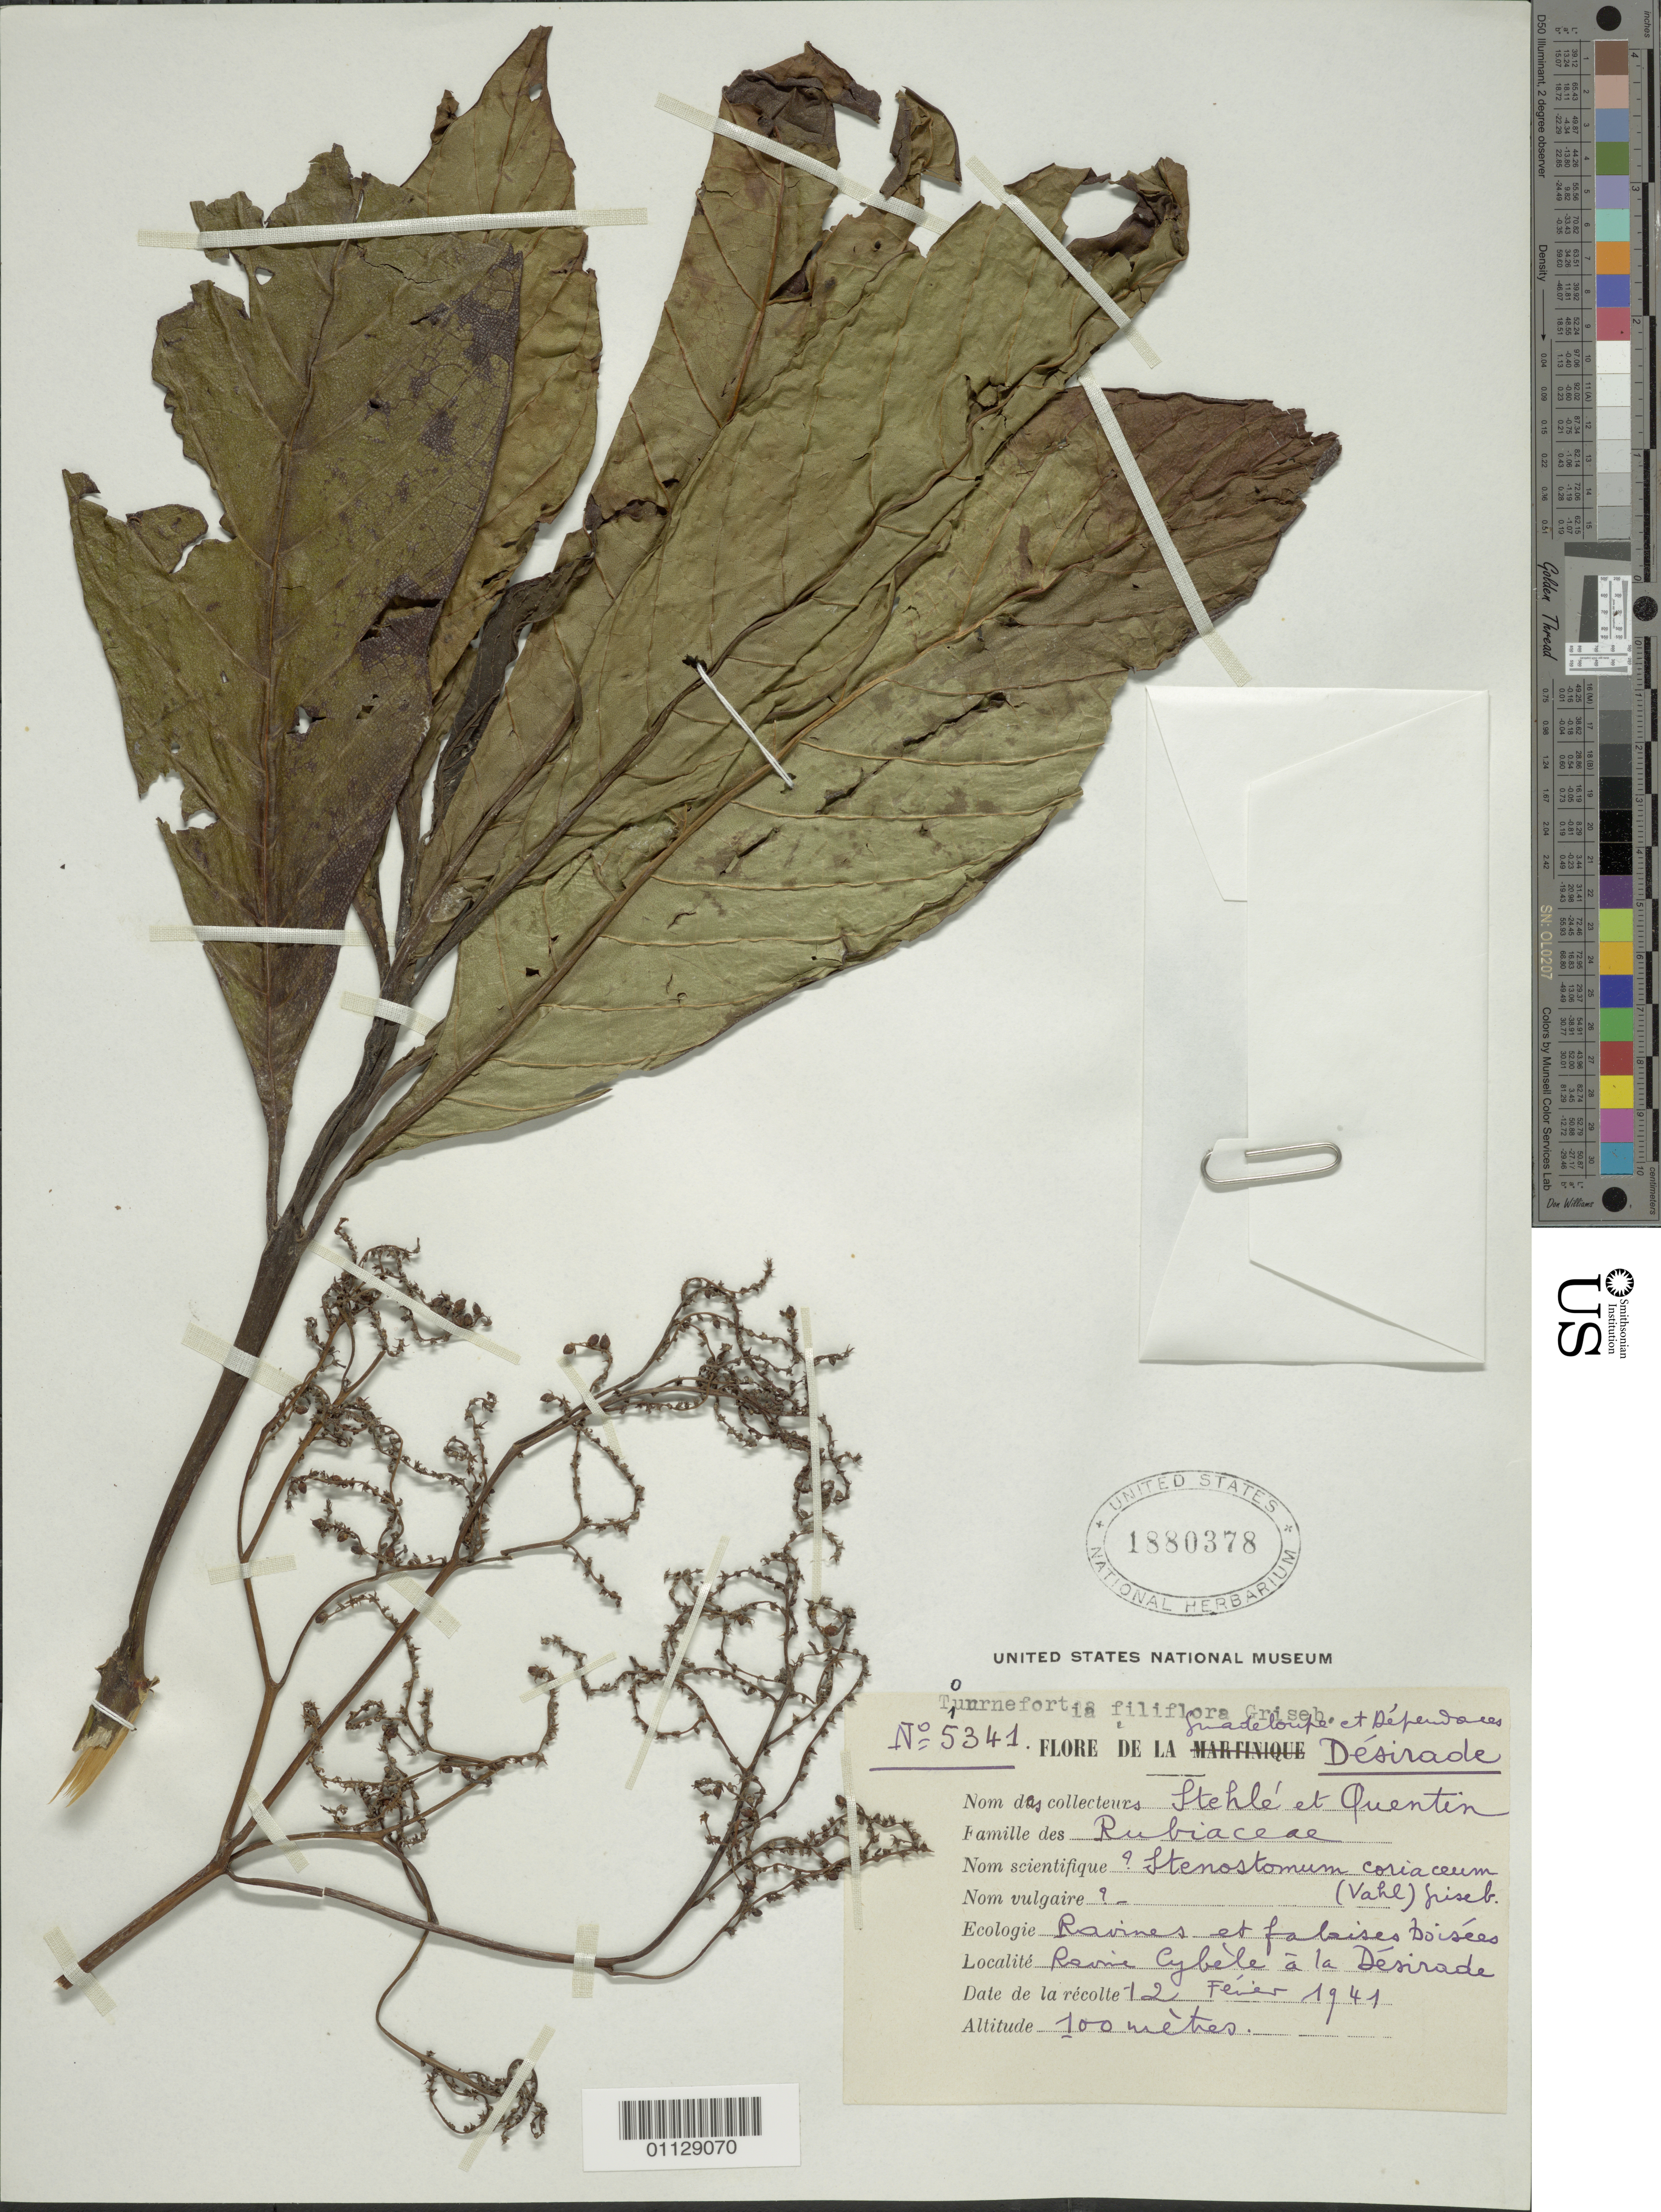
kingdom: Plantae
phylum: Tracheophyta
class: Magnoliopsida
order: Boraginales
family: Heliotropiaceae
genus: Tournefortia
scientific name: Tournefortia filiflora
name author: Griseb.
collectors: H. Stehlé & L. Quentin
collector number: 5341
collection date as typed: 12 Feb 1941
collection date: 1941-02-12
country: Guadeloupe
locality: Ranie Cybele a la Desirade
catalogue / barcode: US 1880378